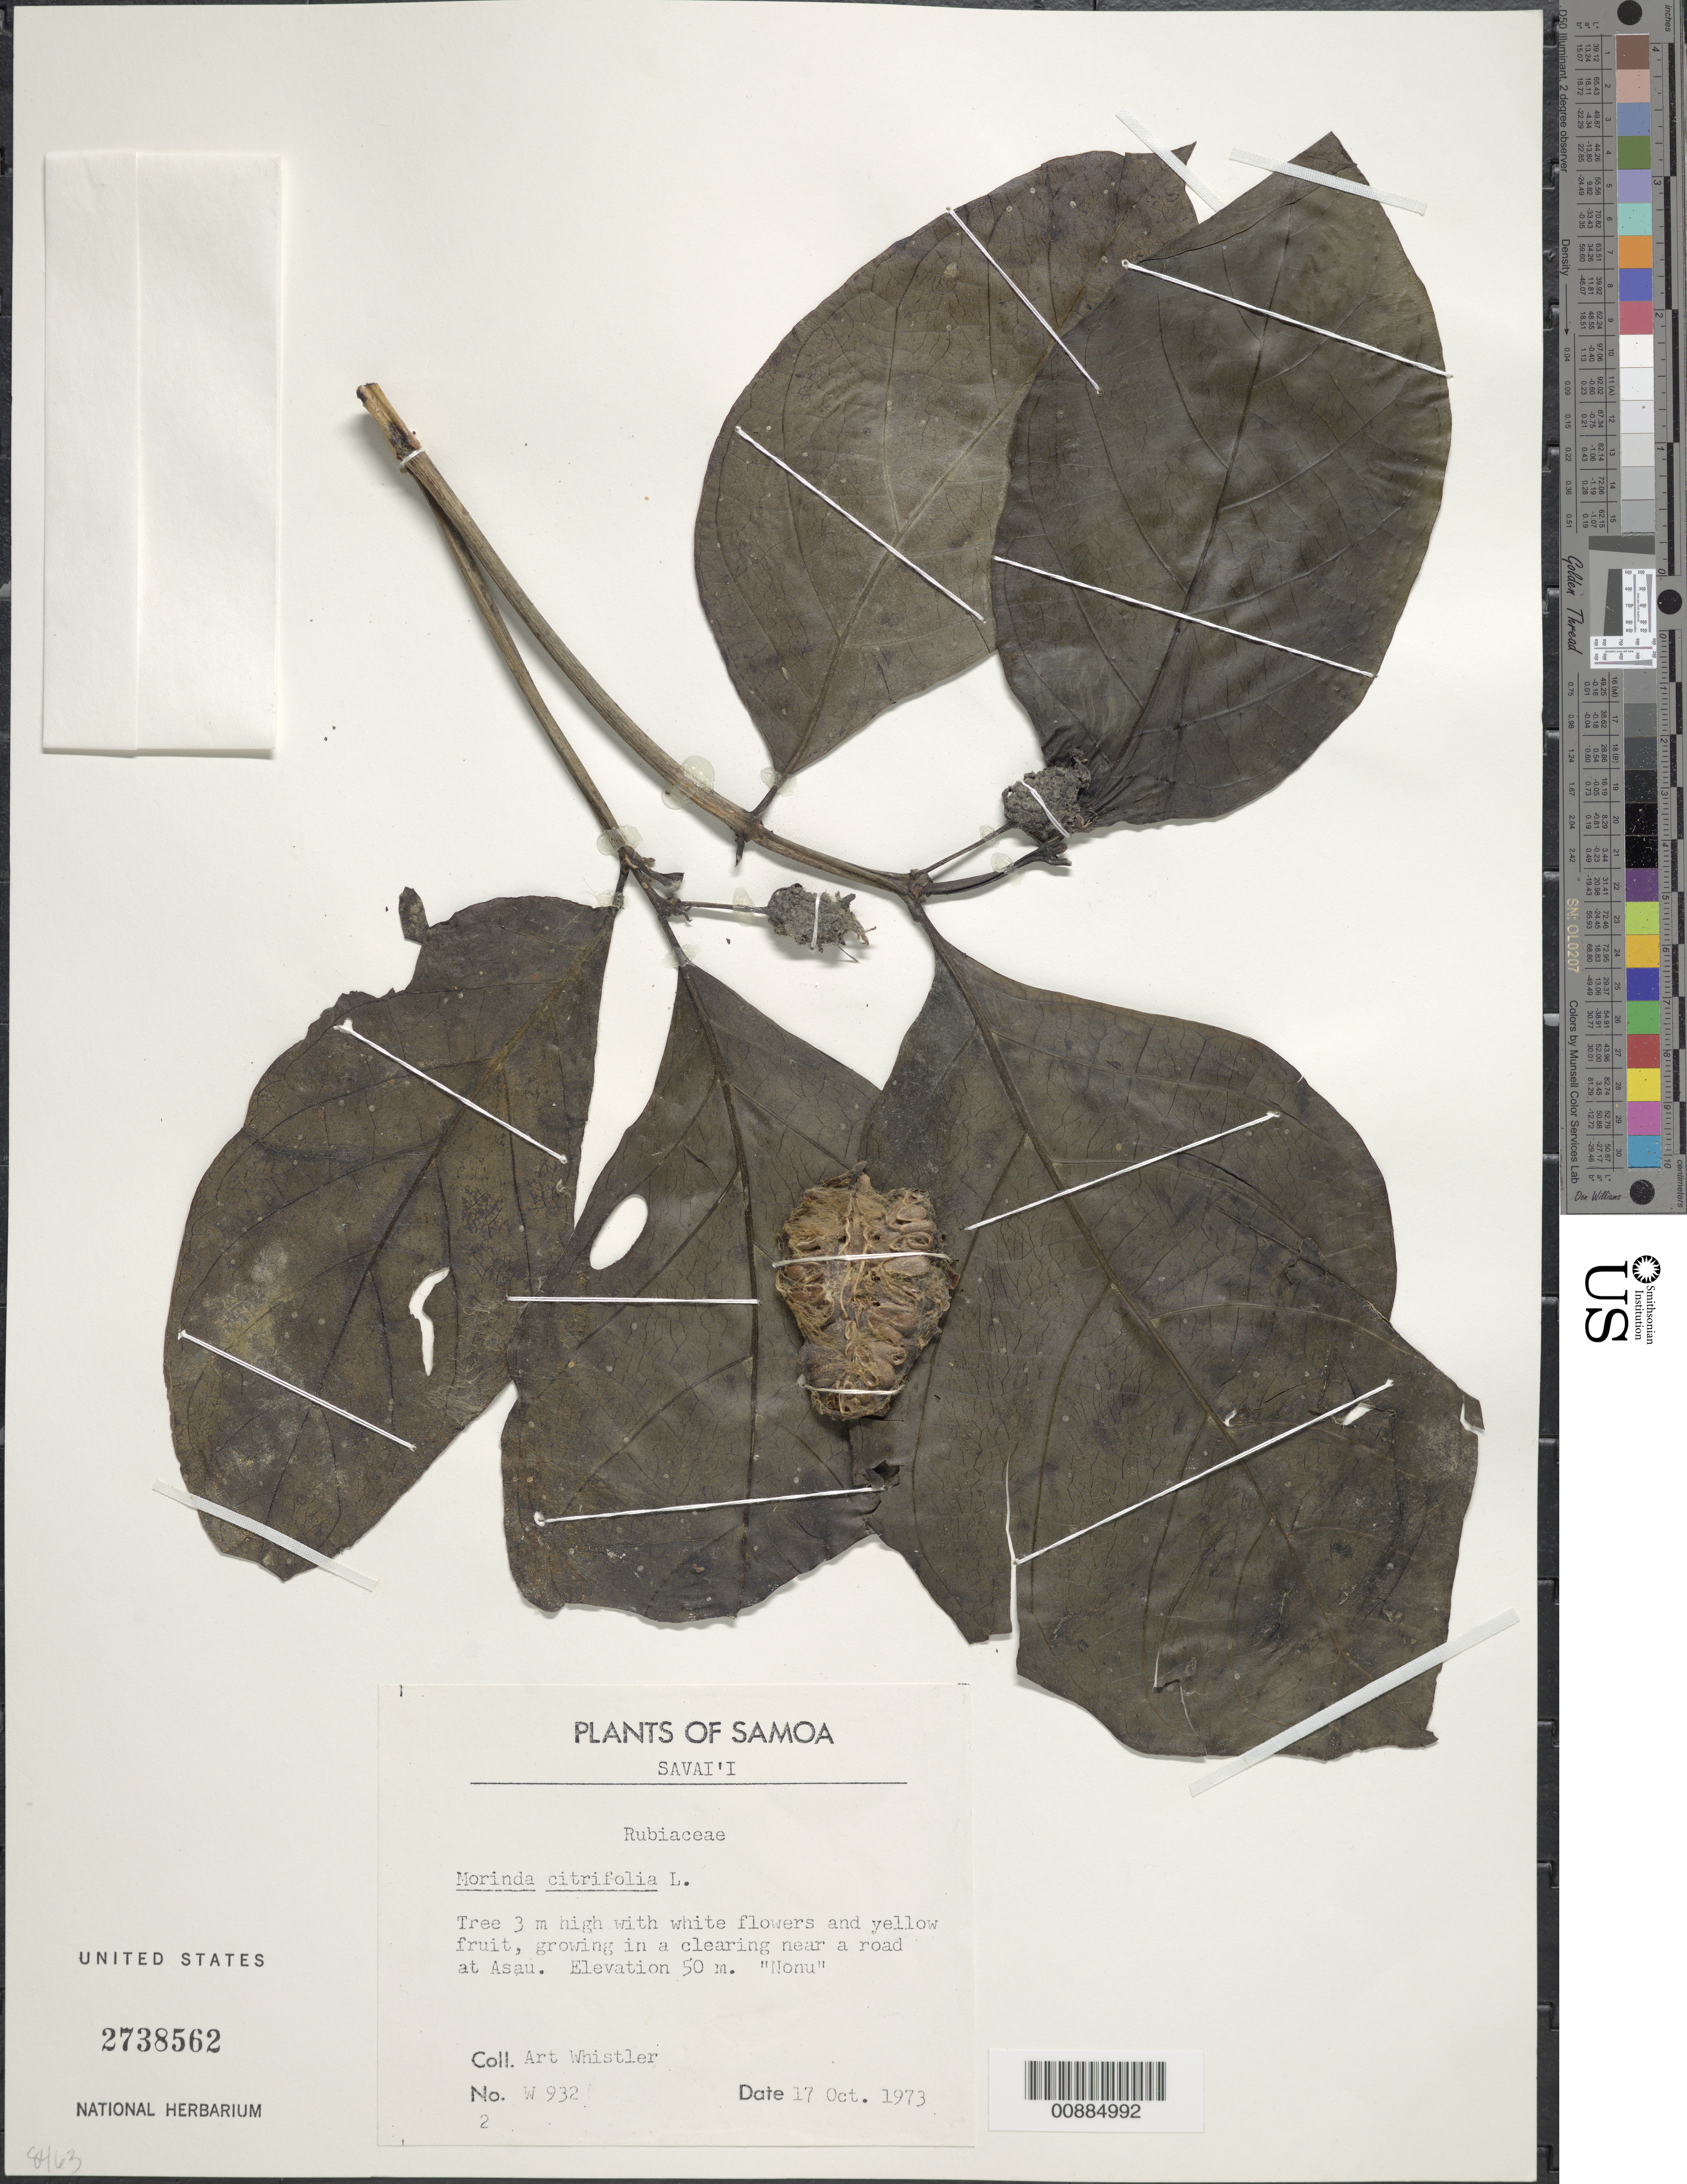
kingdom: Plantae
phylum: Tracheophyta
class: Magnoliopsida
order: Gentianales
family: Rubiaceae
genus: Morinda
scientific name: Morinda citrifolia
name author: L.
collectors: A. Whistler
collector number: W 932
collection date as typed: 17 Oct 1973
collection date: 1973-10-17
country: Samoa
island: Savai'i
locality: Near Asau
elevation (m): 50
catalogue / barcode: US 2738562